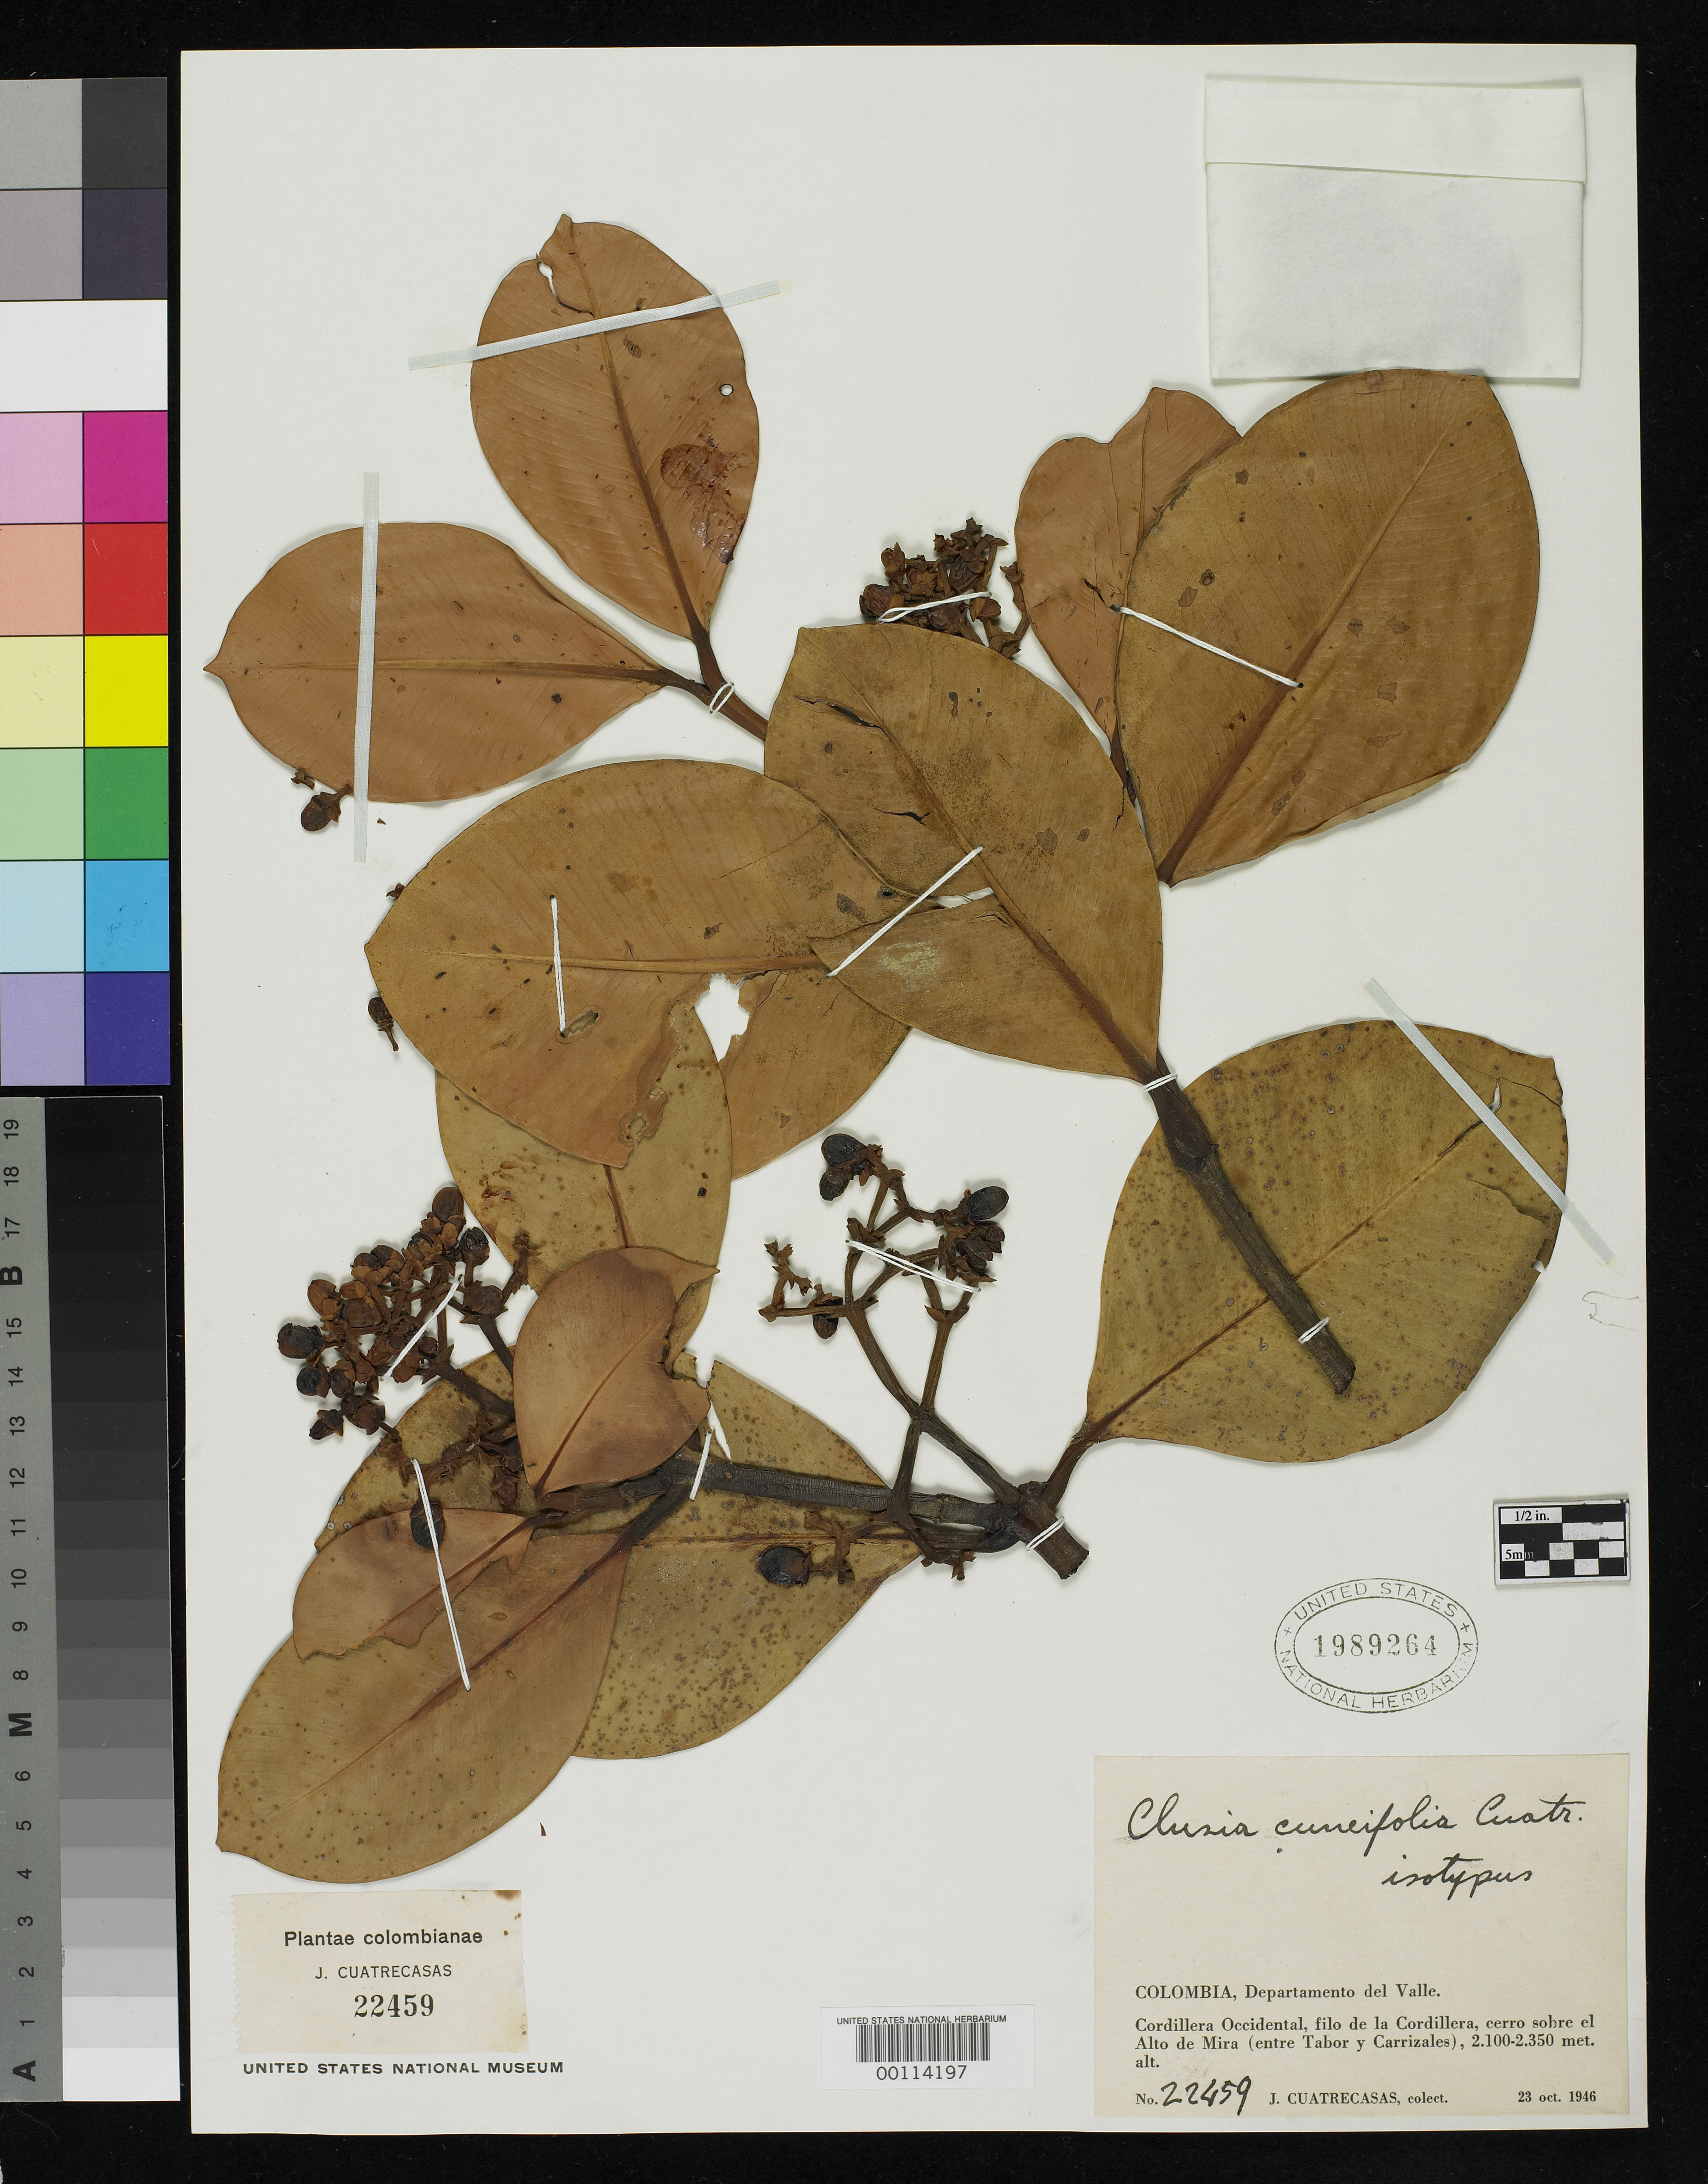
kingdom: Plantae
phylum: Tracheophyta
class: Magnoliopsida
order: Malpighiales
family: Clusiaceae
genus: Clusia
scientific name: Clusia cuneifolia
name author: Cuatrec.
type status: Isotype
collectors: J. Cuatrecasas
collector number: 22459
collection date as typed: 23 Oct 1946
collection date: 1946-10-23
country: Colombia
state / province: Valle del Cauca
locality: Cordillera Occidental.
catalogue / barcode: US 1989264